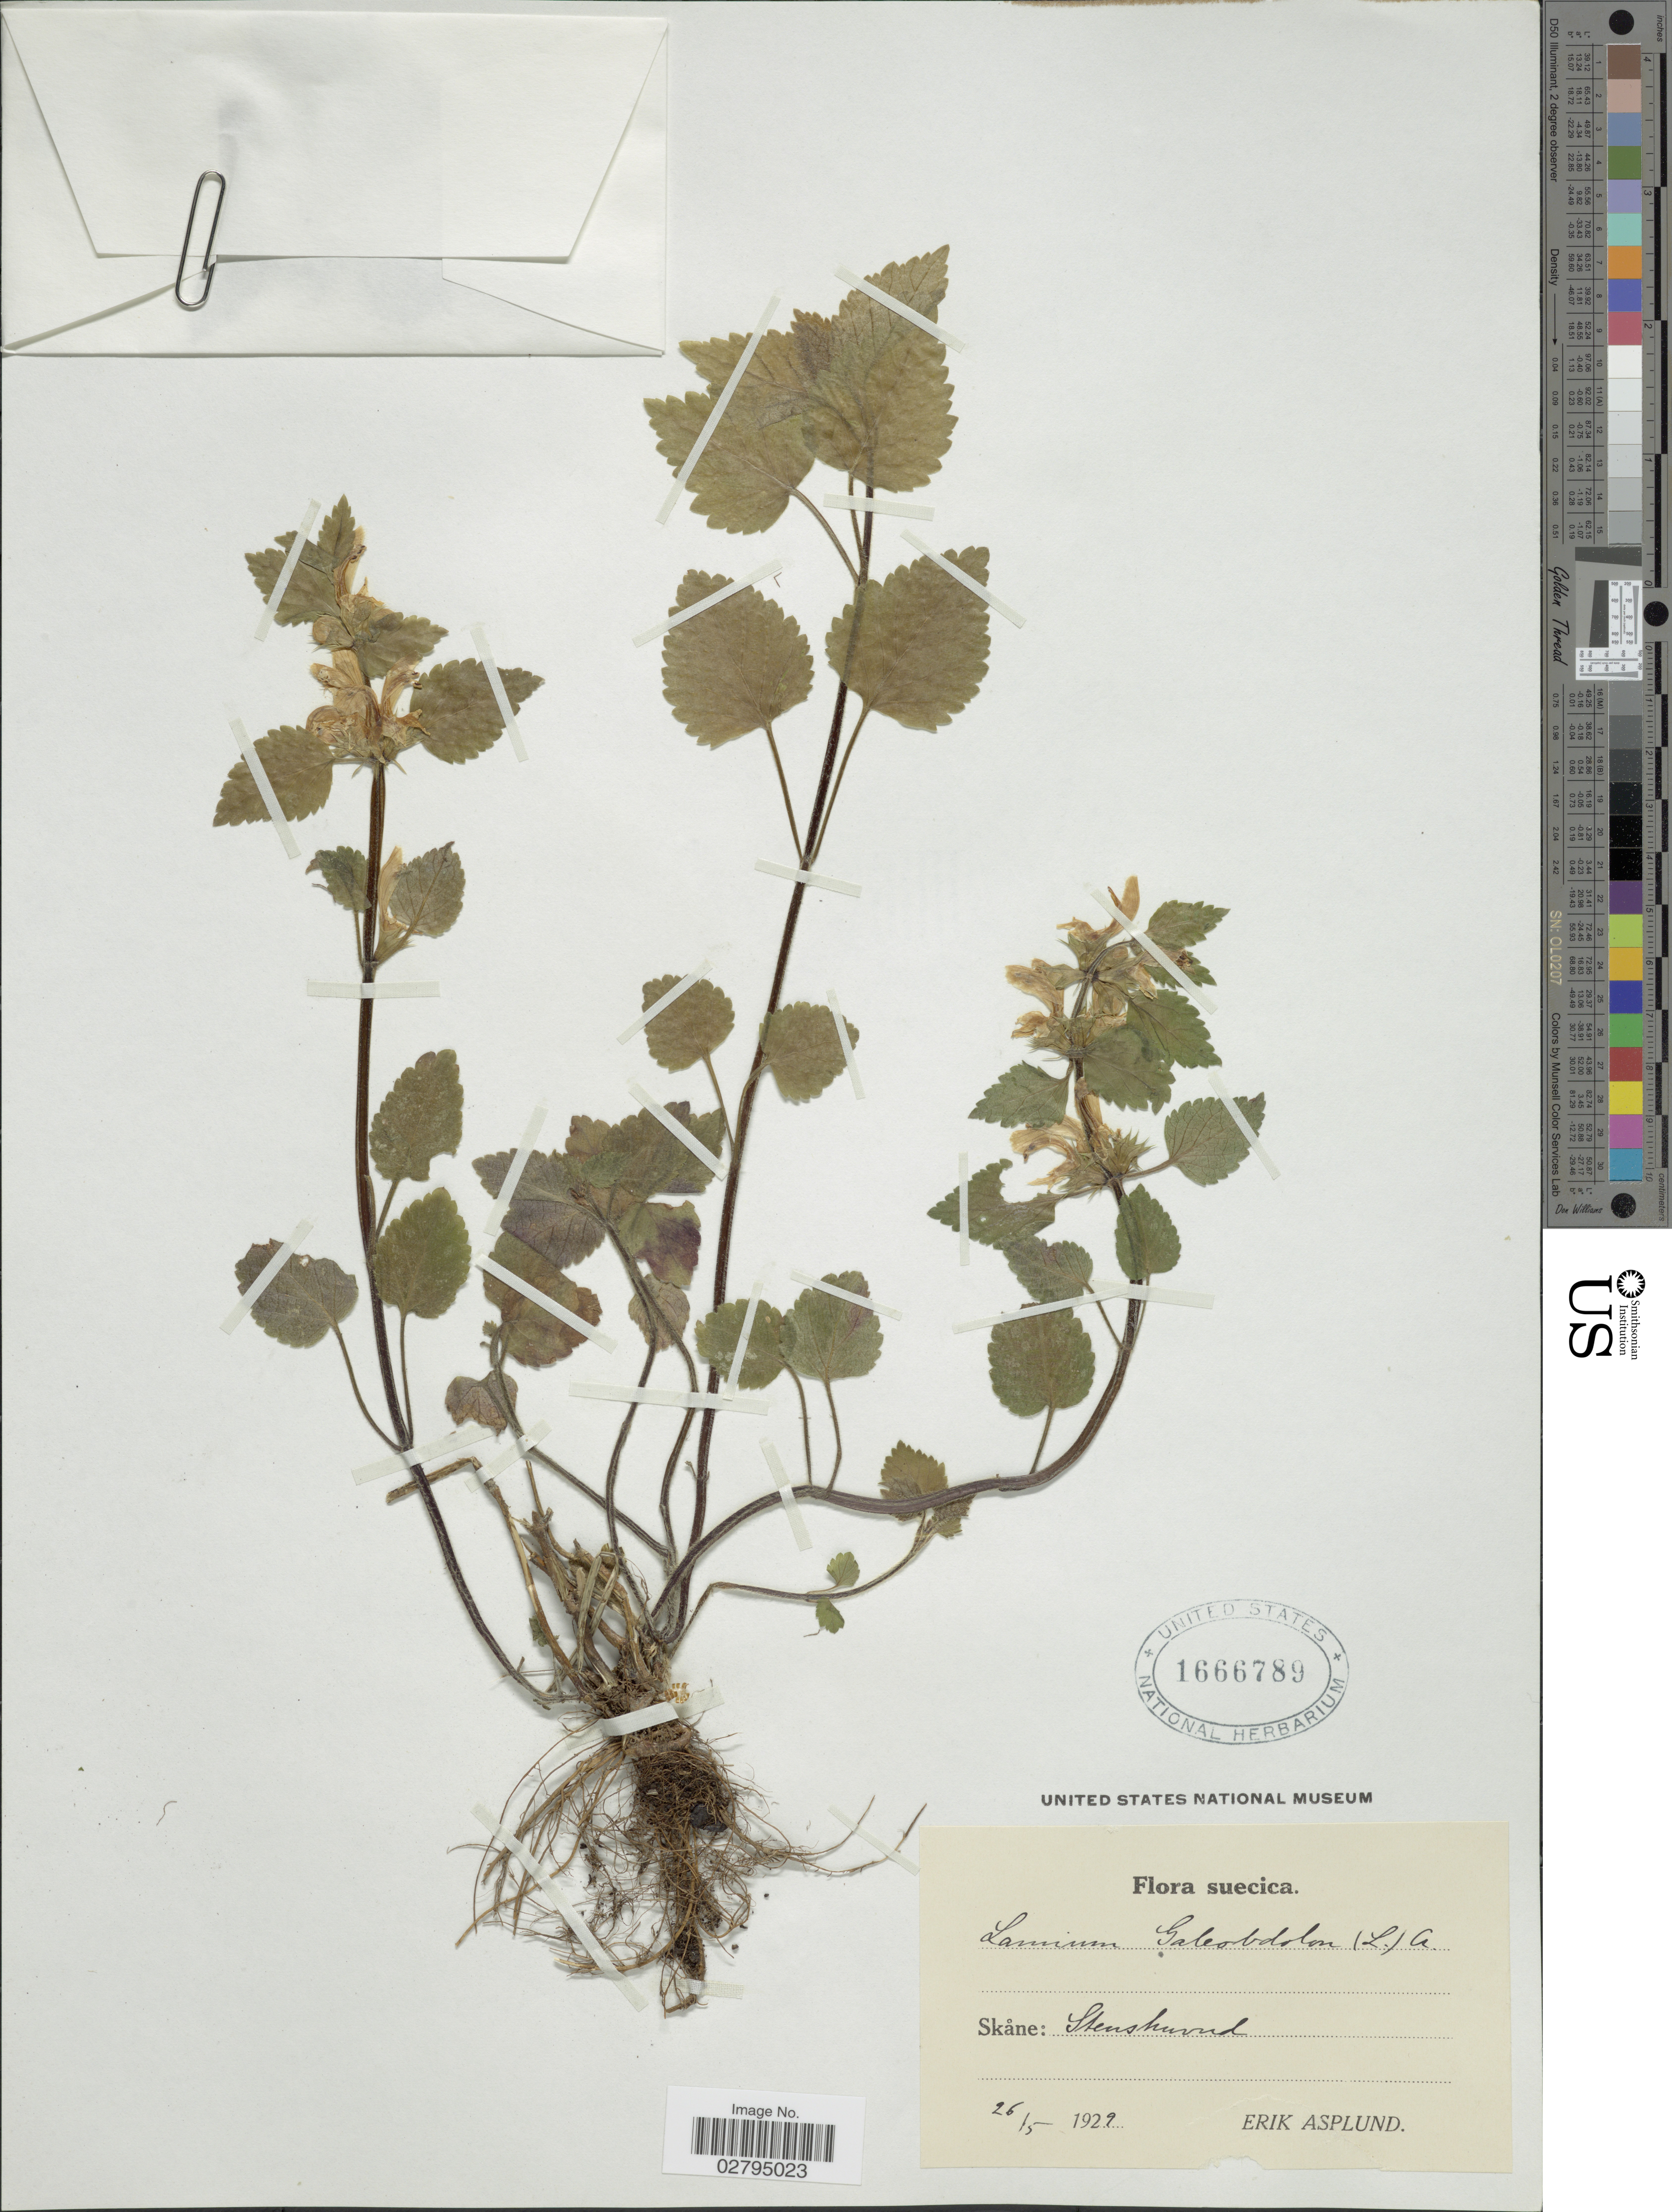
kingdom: Plantae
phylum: Tracheophyta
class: Magnoliopsida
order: Lamiales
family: Lamiaceae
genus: Lamium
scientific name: Lamium galeobdolon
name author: (L.) L.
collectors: E. Asplund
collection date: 1929-05-26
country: Sweden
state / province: Skåne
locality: Suecica. Stenshuvud.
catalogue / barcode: US 1666789